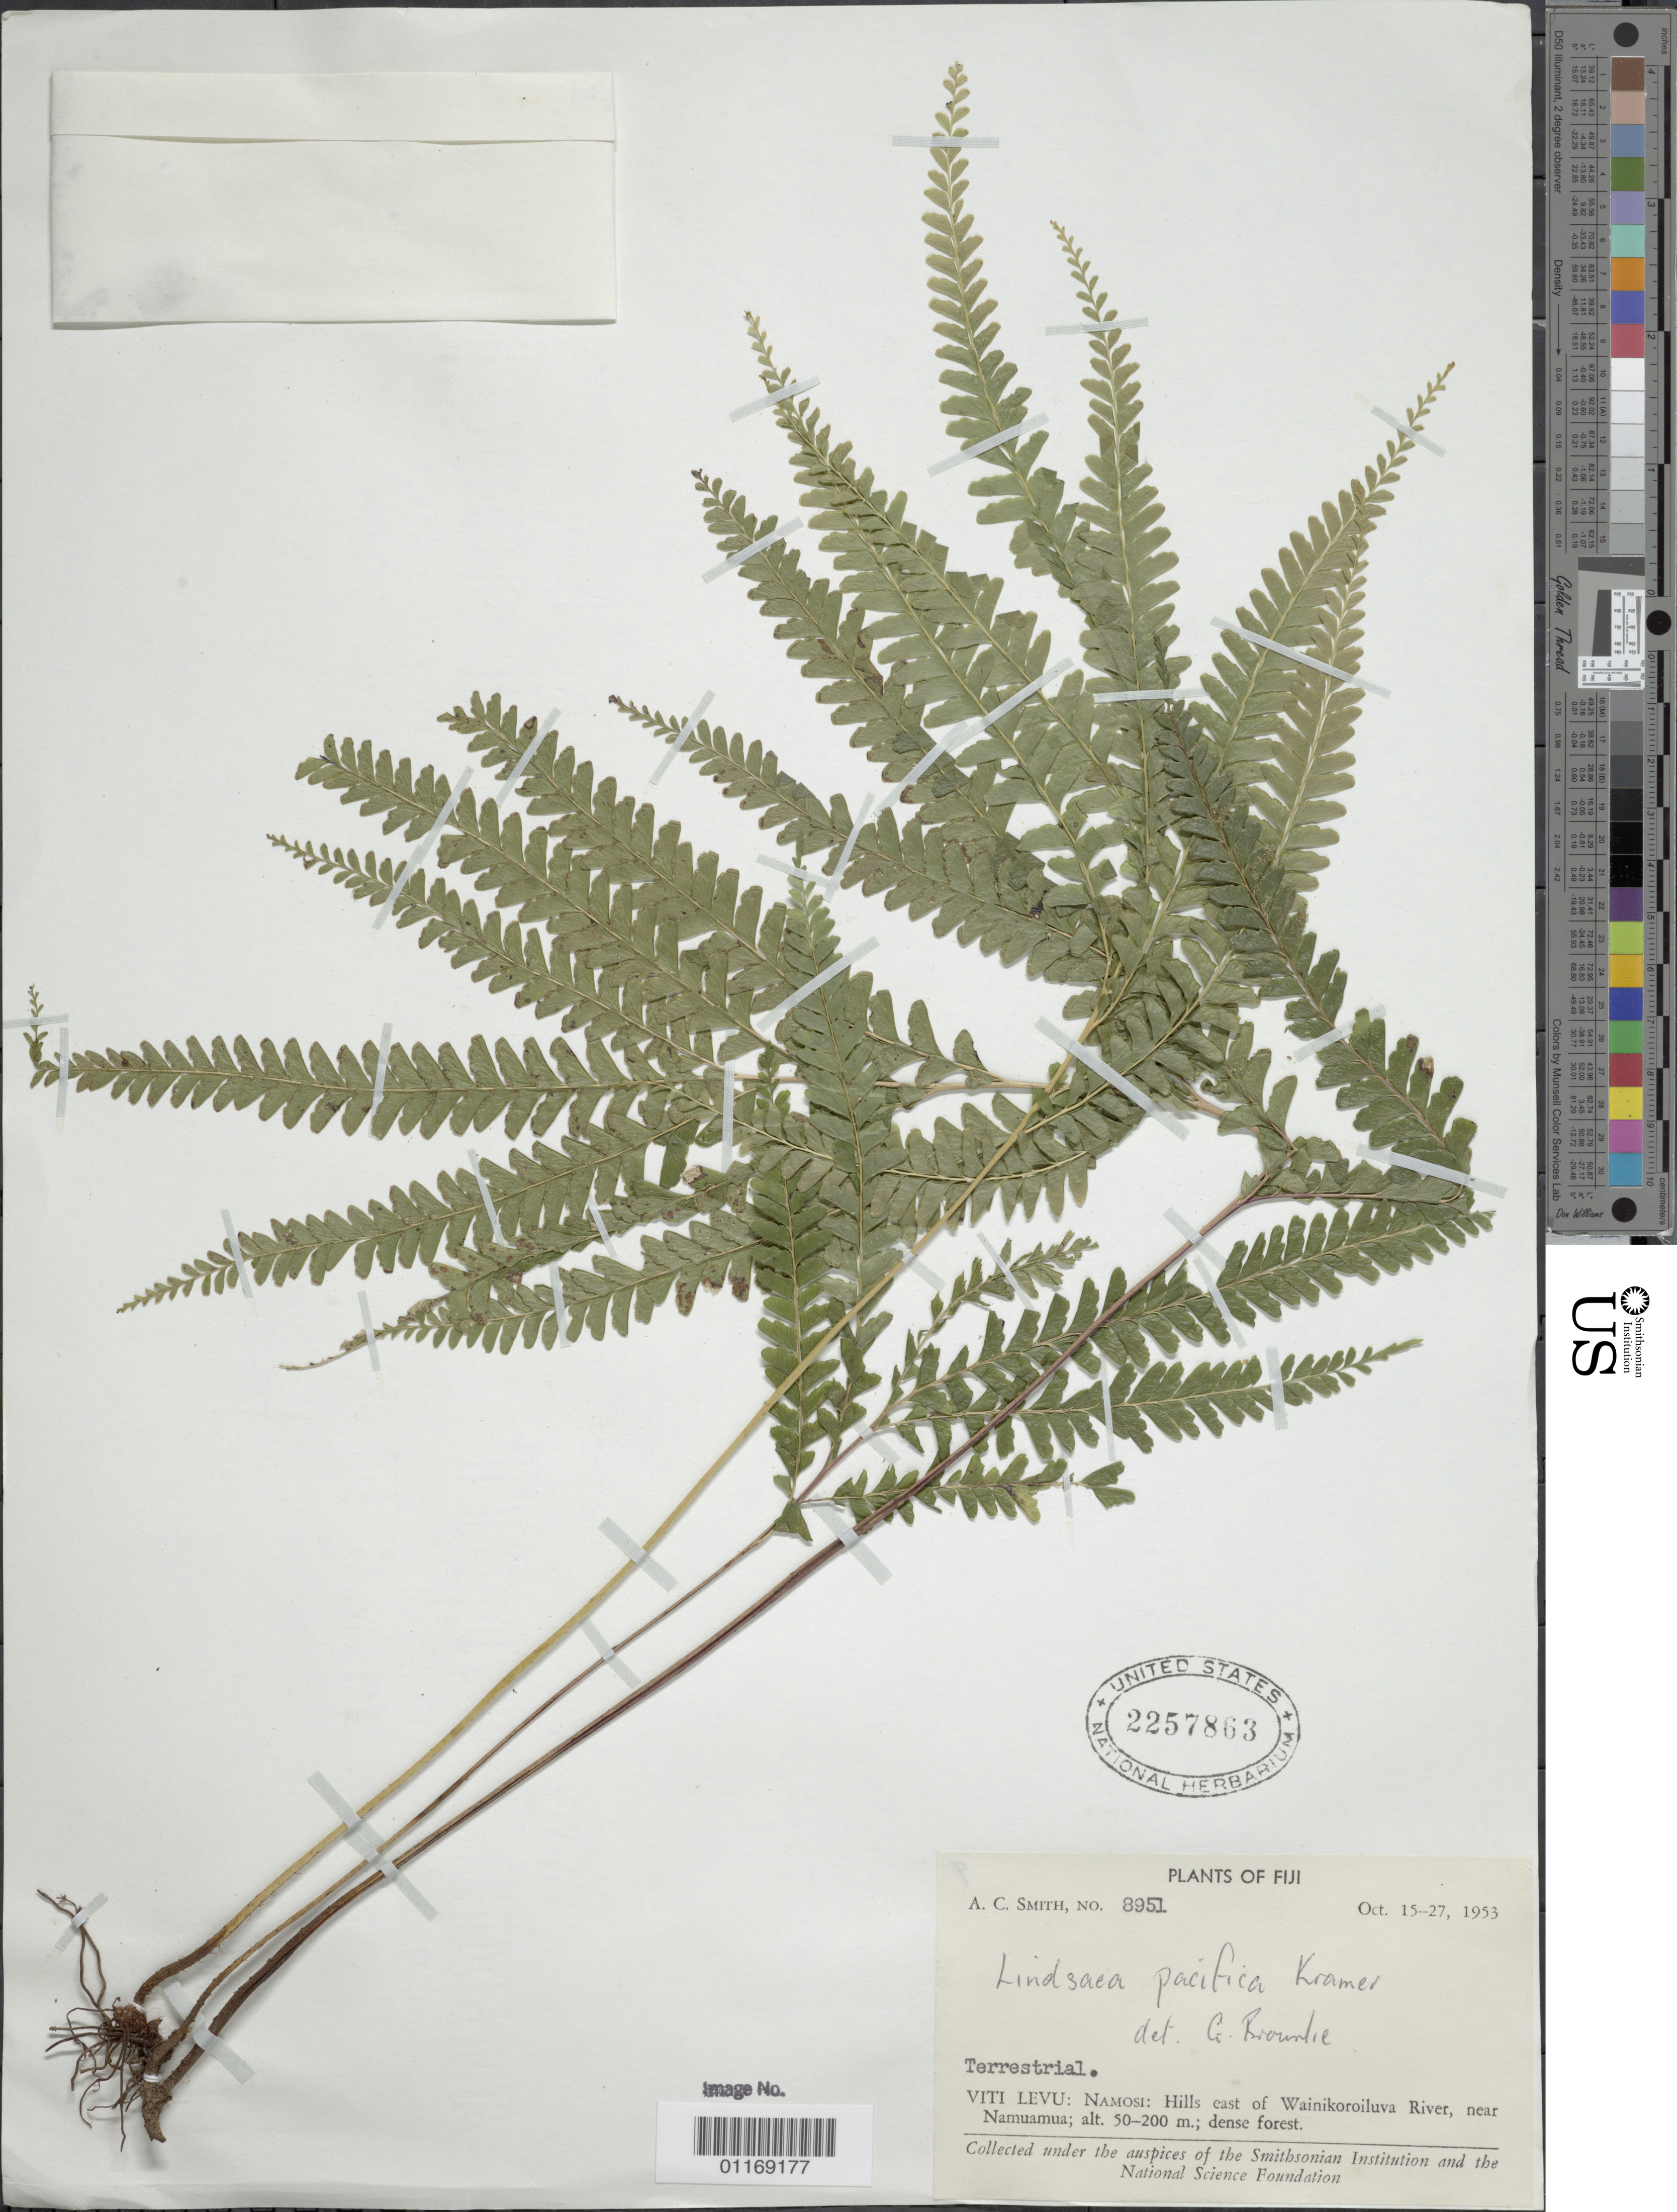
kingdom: Plantae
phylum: Tracheophyta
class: Polypodiopsida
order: Polypodiales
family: Lindsaeaceae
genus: Lindsaea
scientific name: Lindsaea pacifica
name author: K.U. Kramer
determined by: Brownlie, G.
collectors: A. C. Smith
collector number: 8951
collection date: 1953-10-15/1953-10-27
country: Fiji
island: Viti Levu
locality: Namosi: Hills E of Wainikoroiluva River, near Namuamua.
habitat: Dense forest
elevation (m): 50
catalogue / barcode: US 2257863